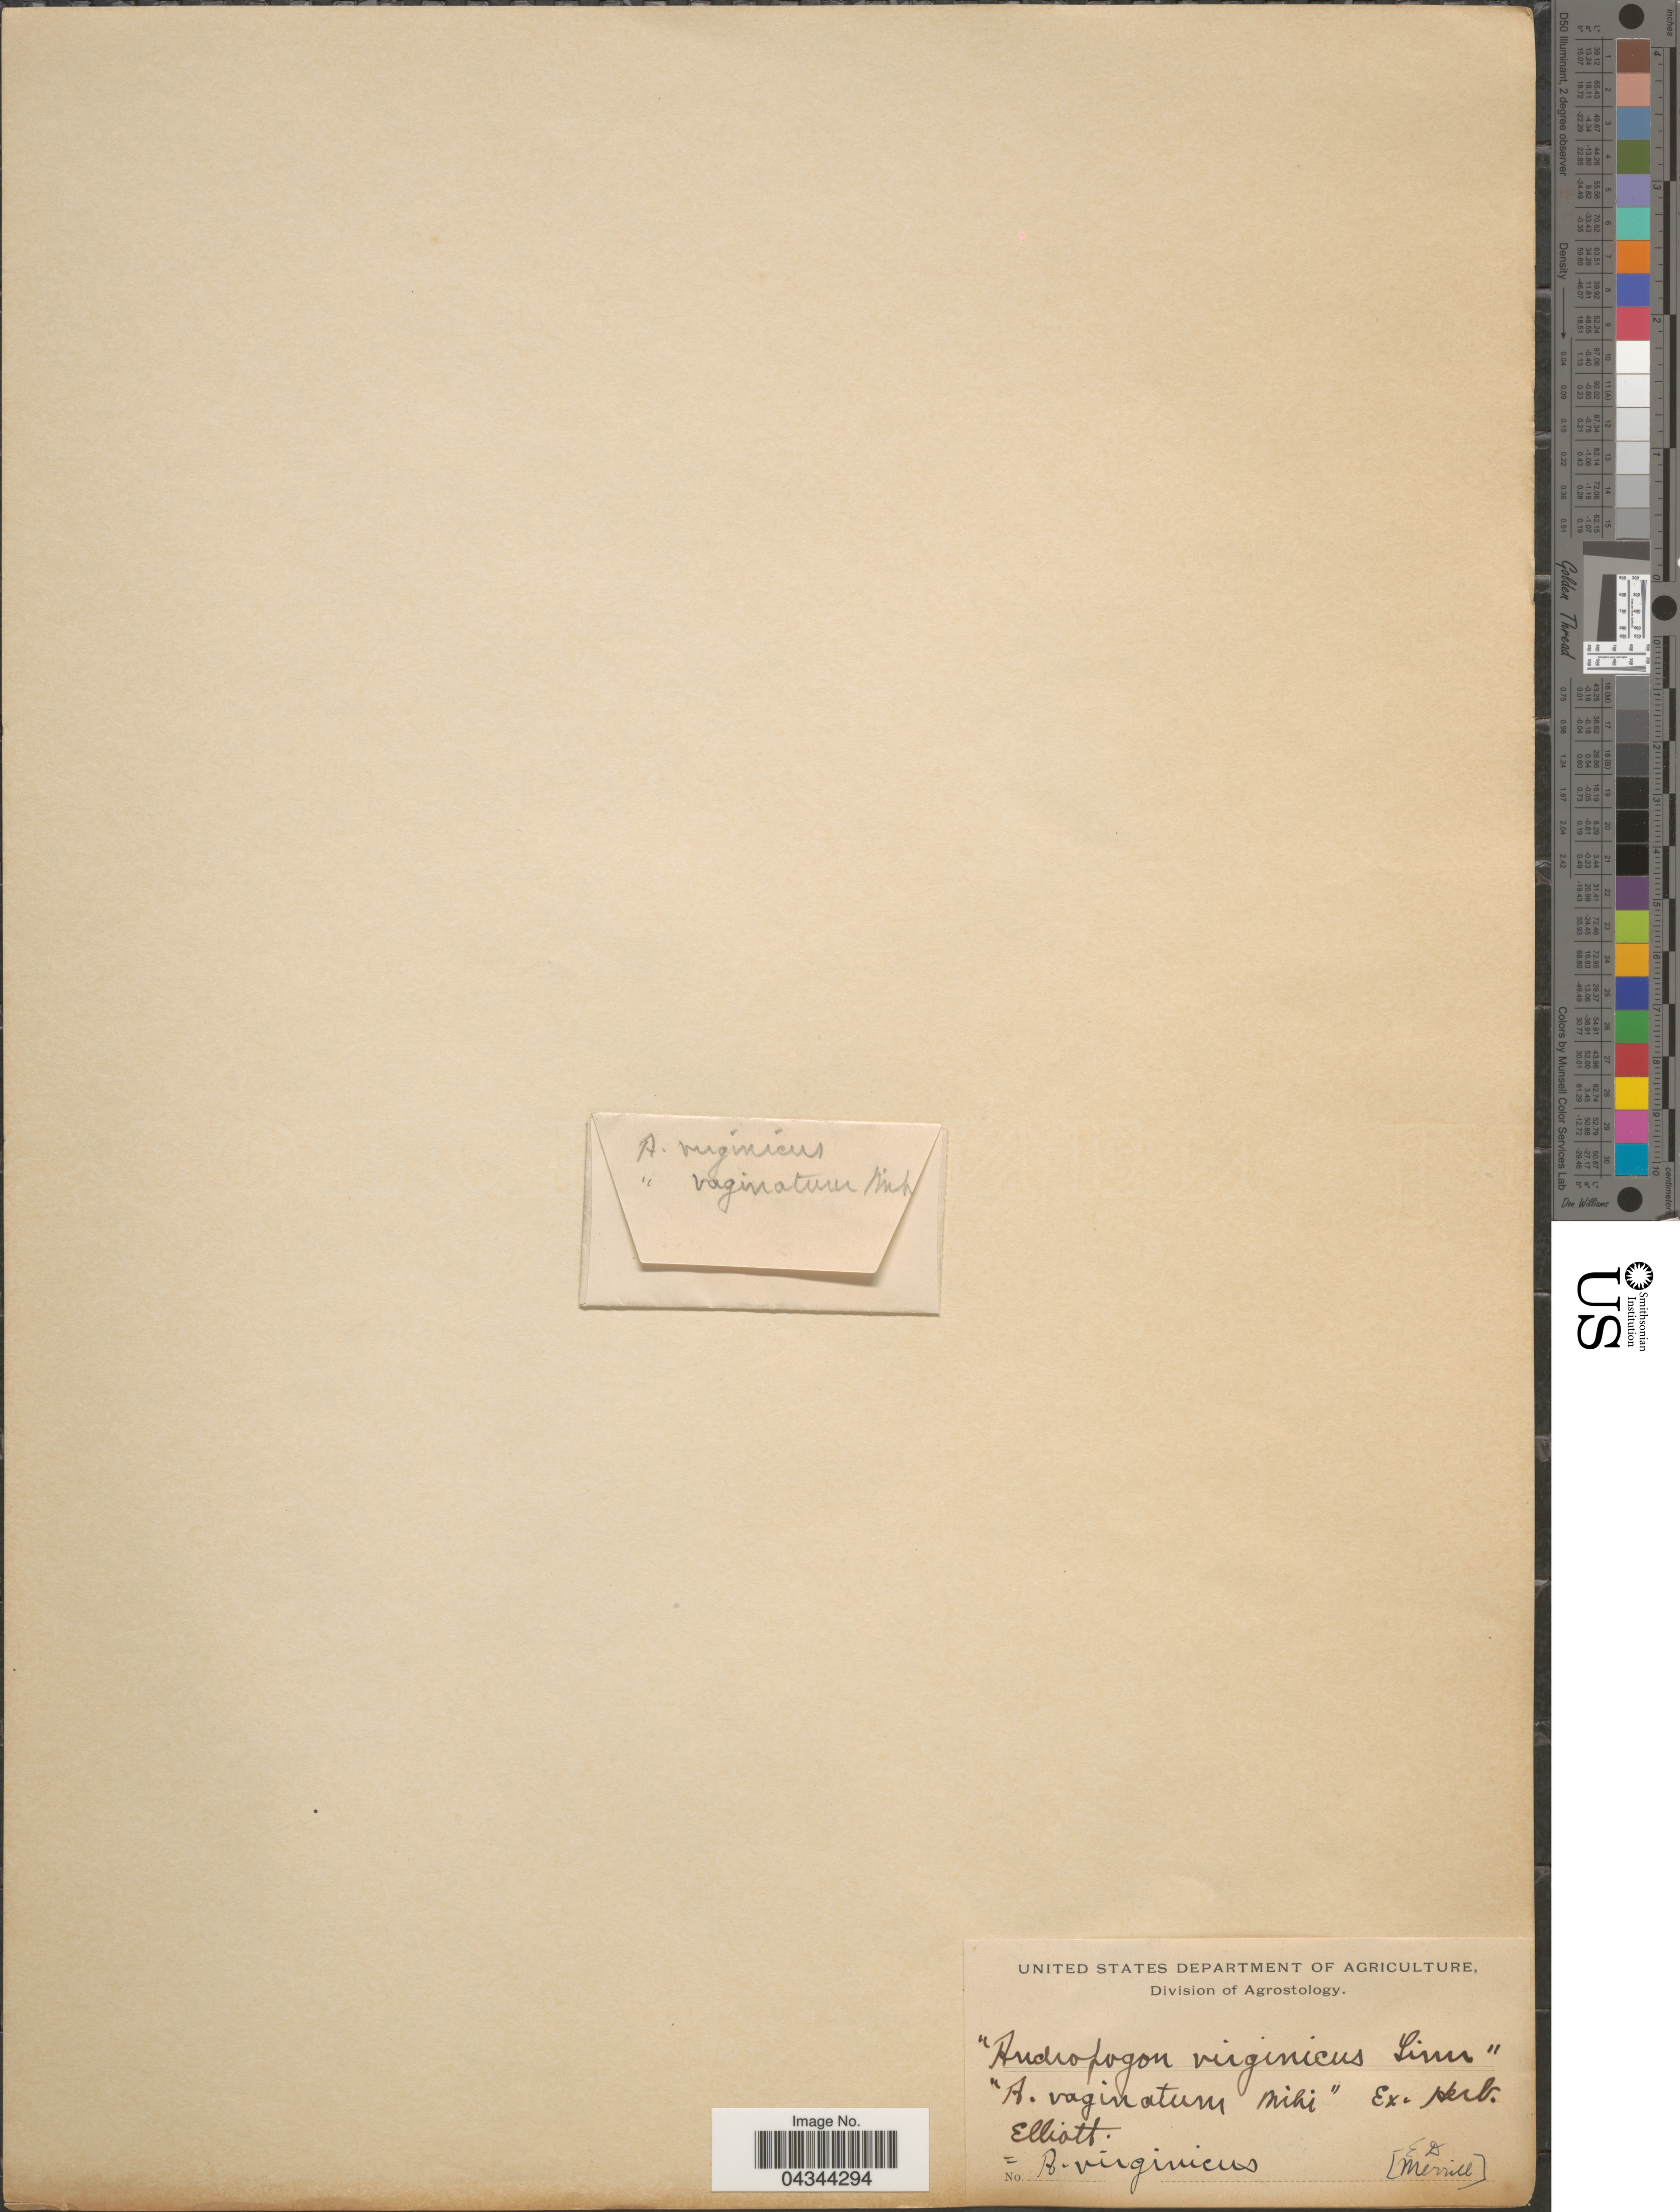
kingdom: Plantae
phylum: Tracheophyta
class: Liliopsida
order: Poales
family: Poaceae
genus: Andropogon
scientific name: Andropogon virginicus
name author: L.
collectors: E. D. Merrill